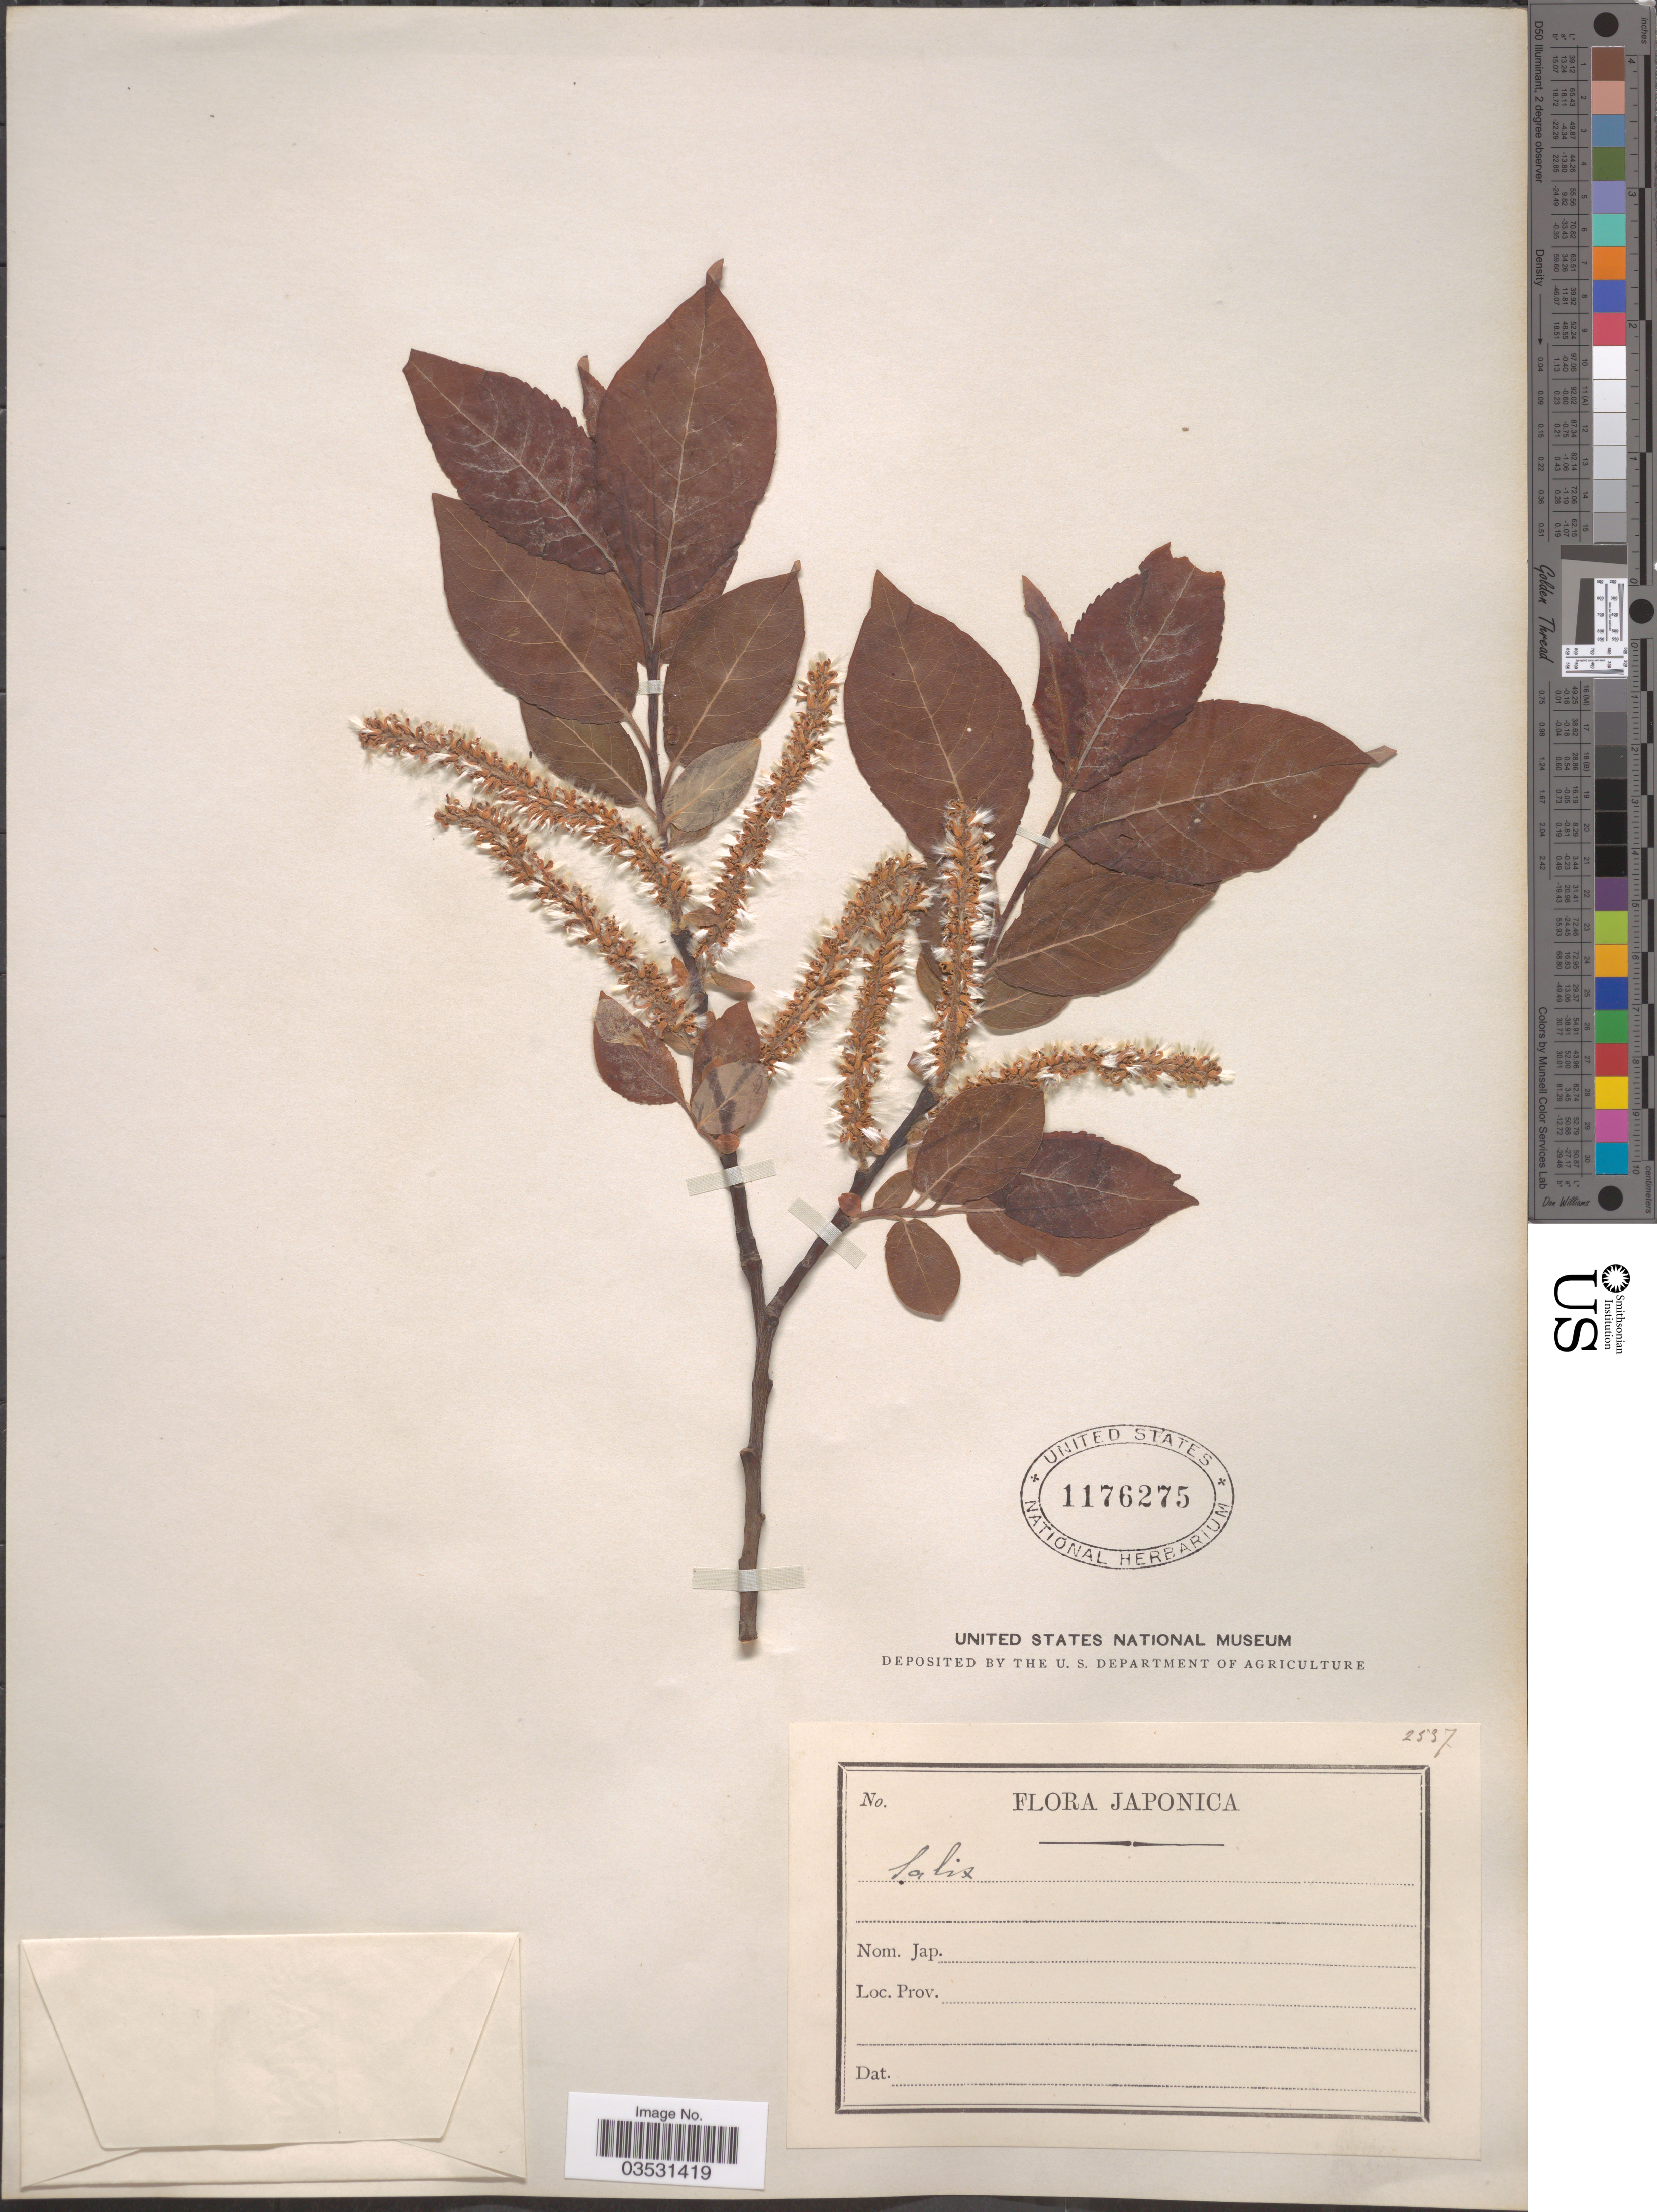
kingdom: Plantae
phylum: Tracheophyta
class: Magnoliopsida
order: Malpighiales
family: Salicaceae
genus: Salix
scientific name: Salix cordata x S. sericea Marshall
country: Japan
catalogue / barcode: US 1176275